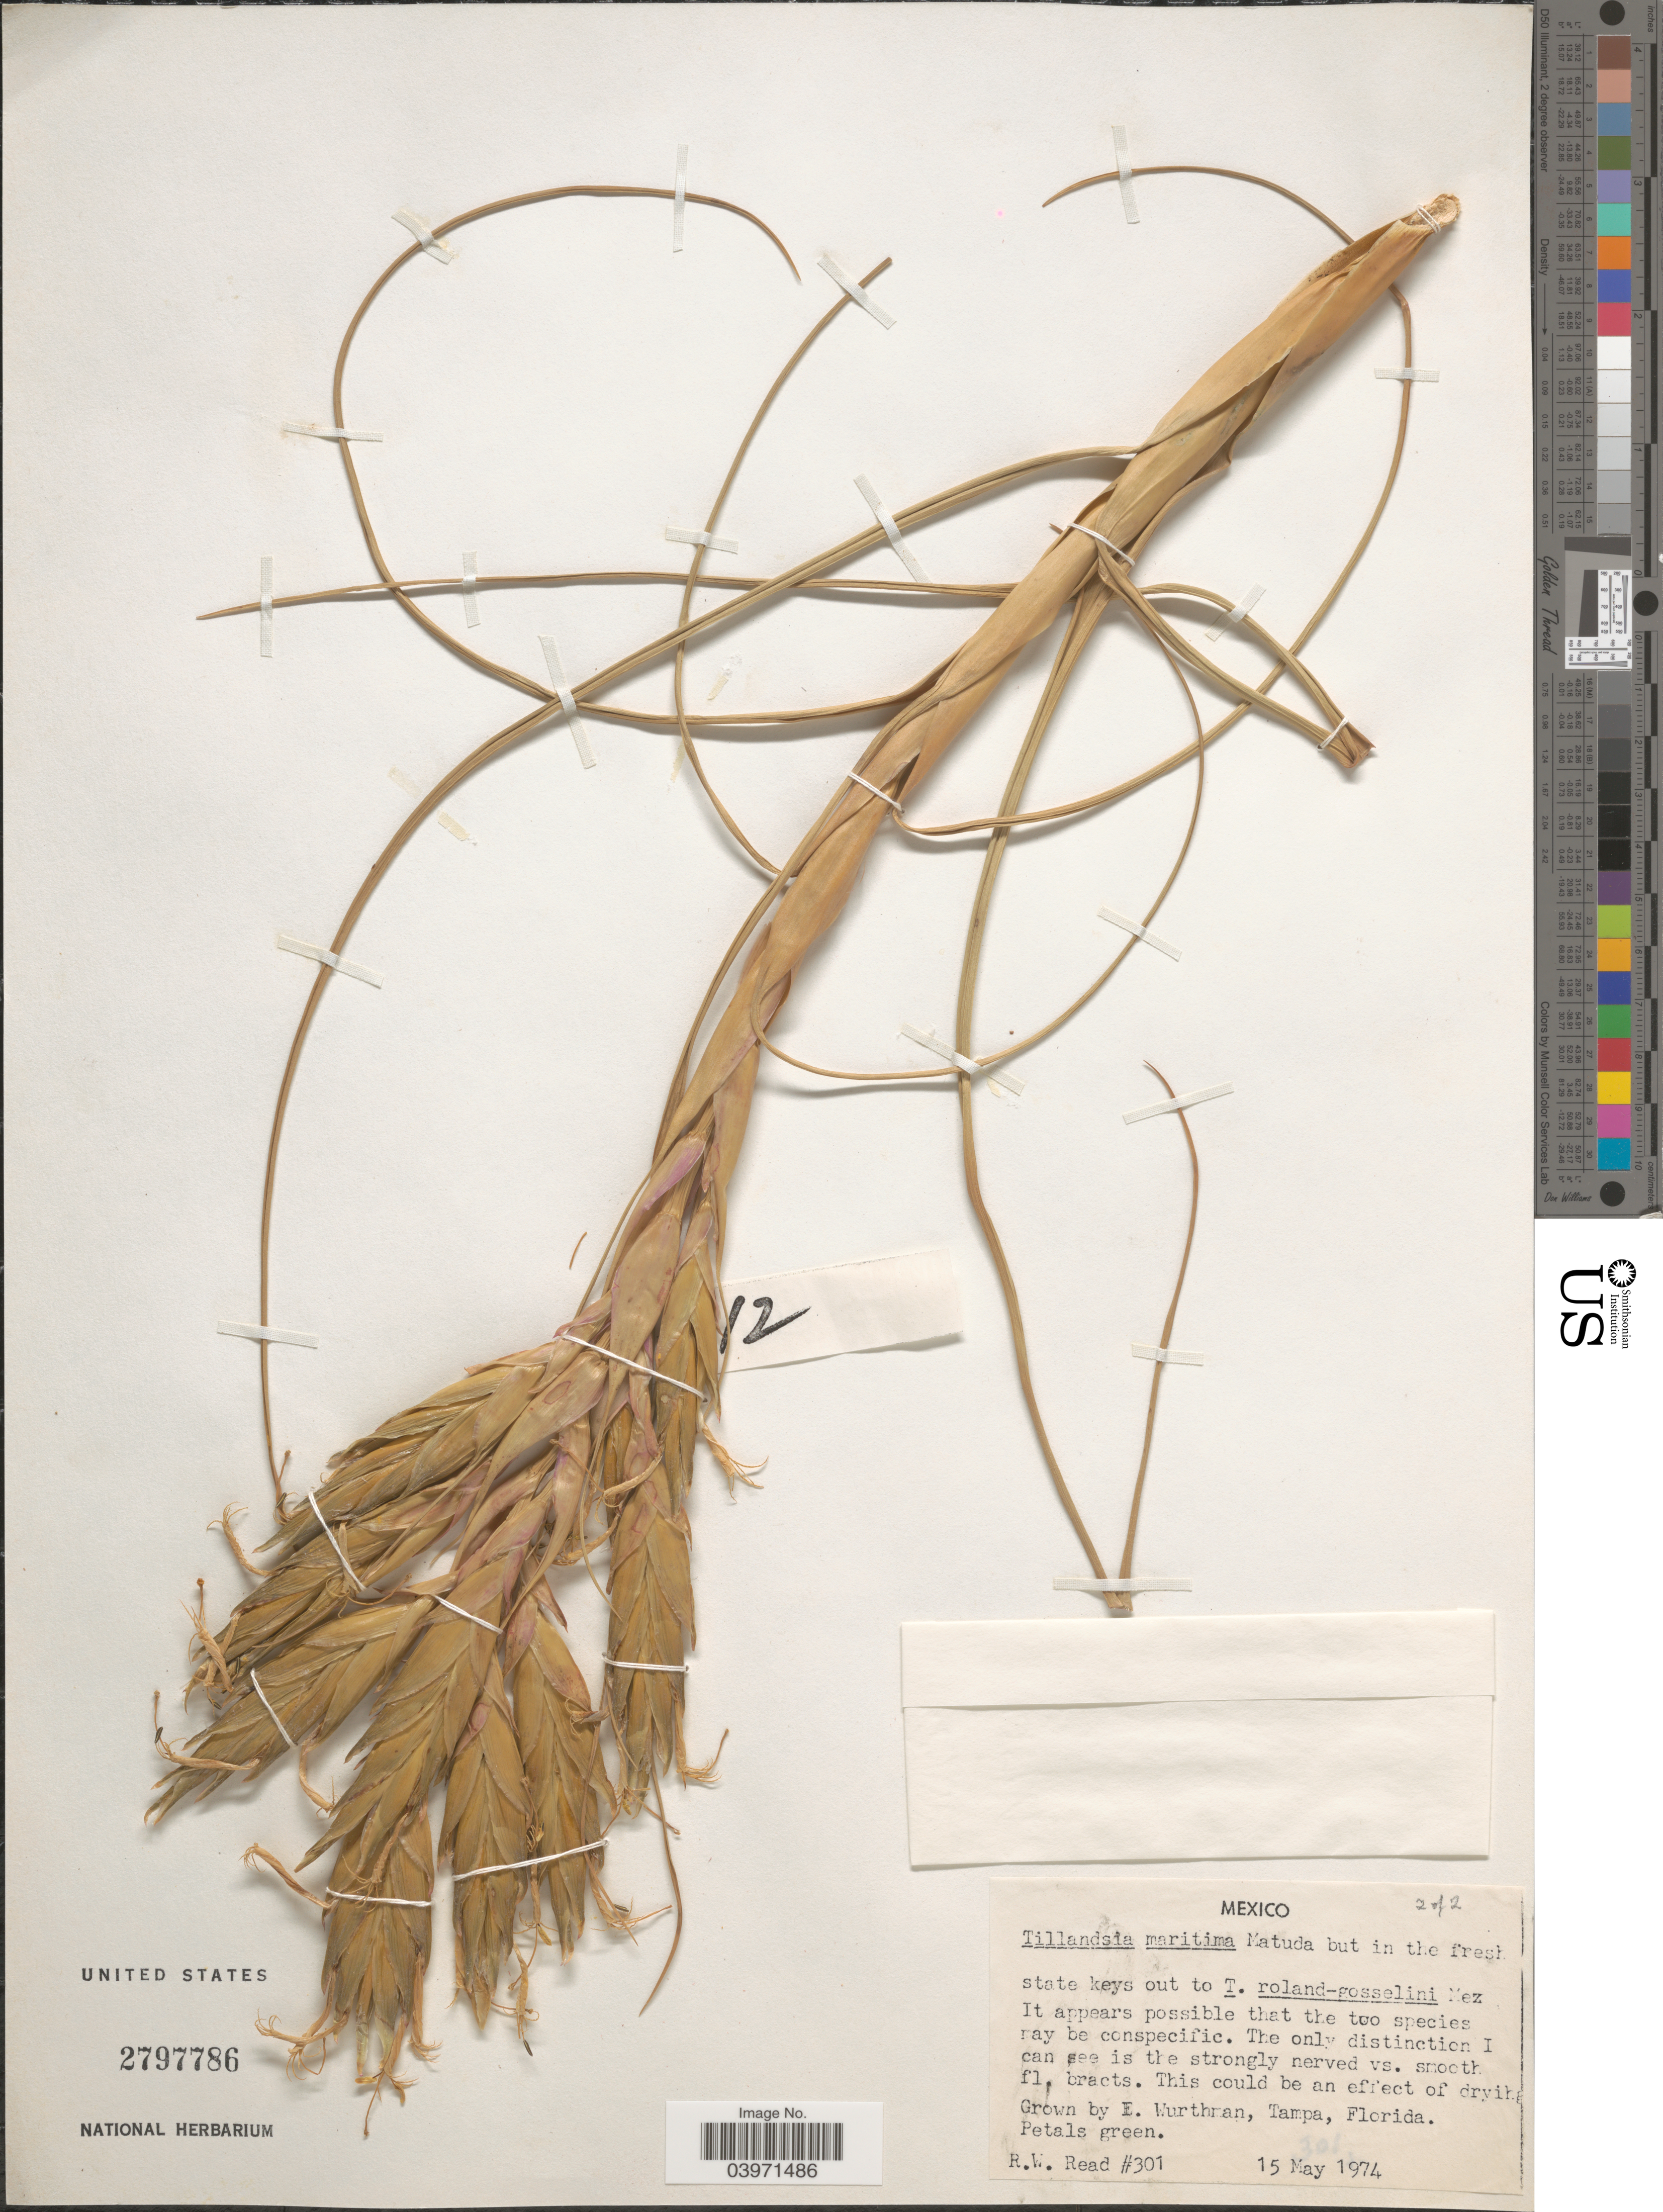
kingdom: Plantae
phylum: Tracheophyta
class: Liliopsida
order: Poales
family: Bromeliaceae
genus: Tillandsia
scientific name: Tillandsia maritima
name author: Matuda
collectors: R. W. Read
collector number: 301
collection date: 1974-05-15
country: United States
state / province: Florida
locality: Tampa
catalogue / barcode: US 2797786